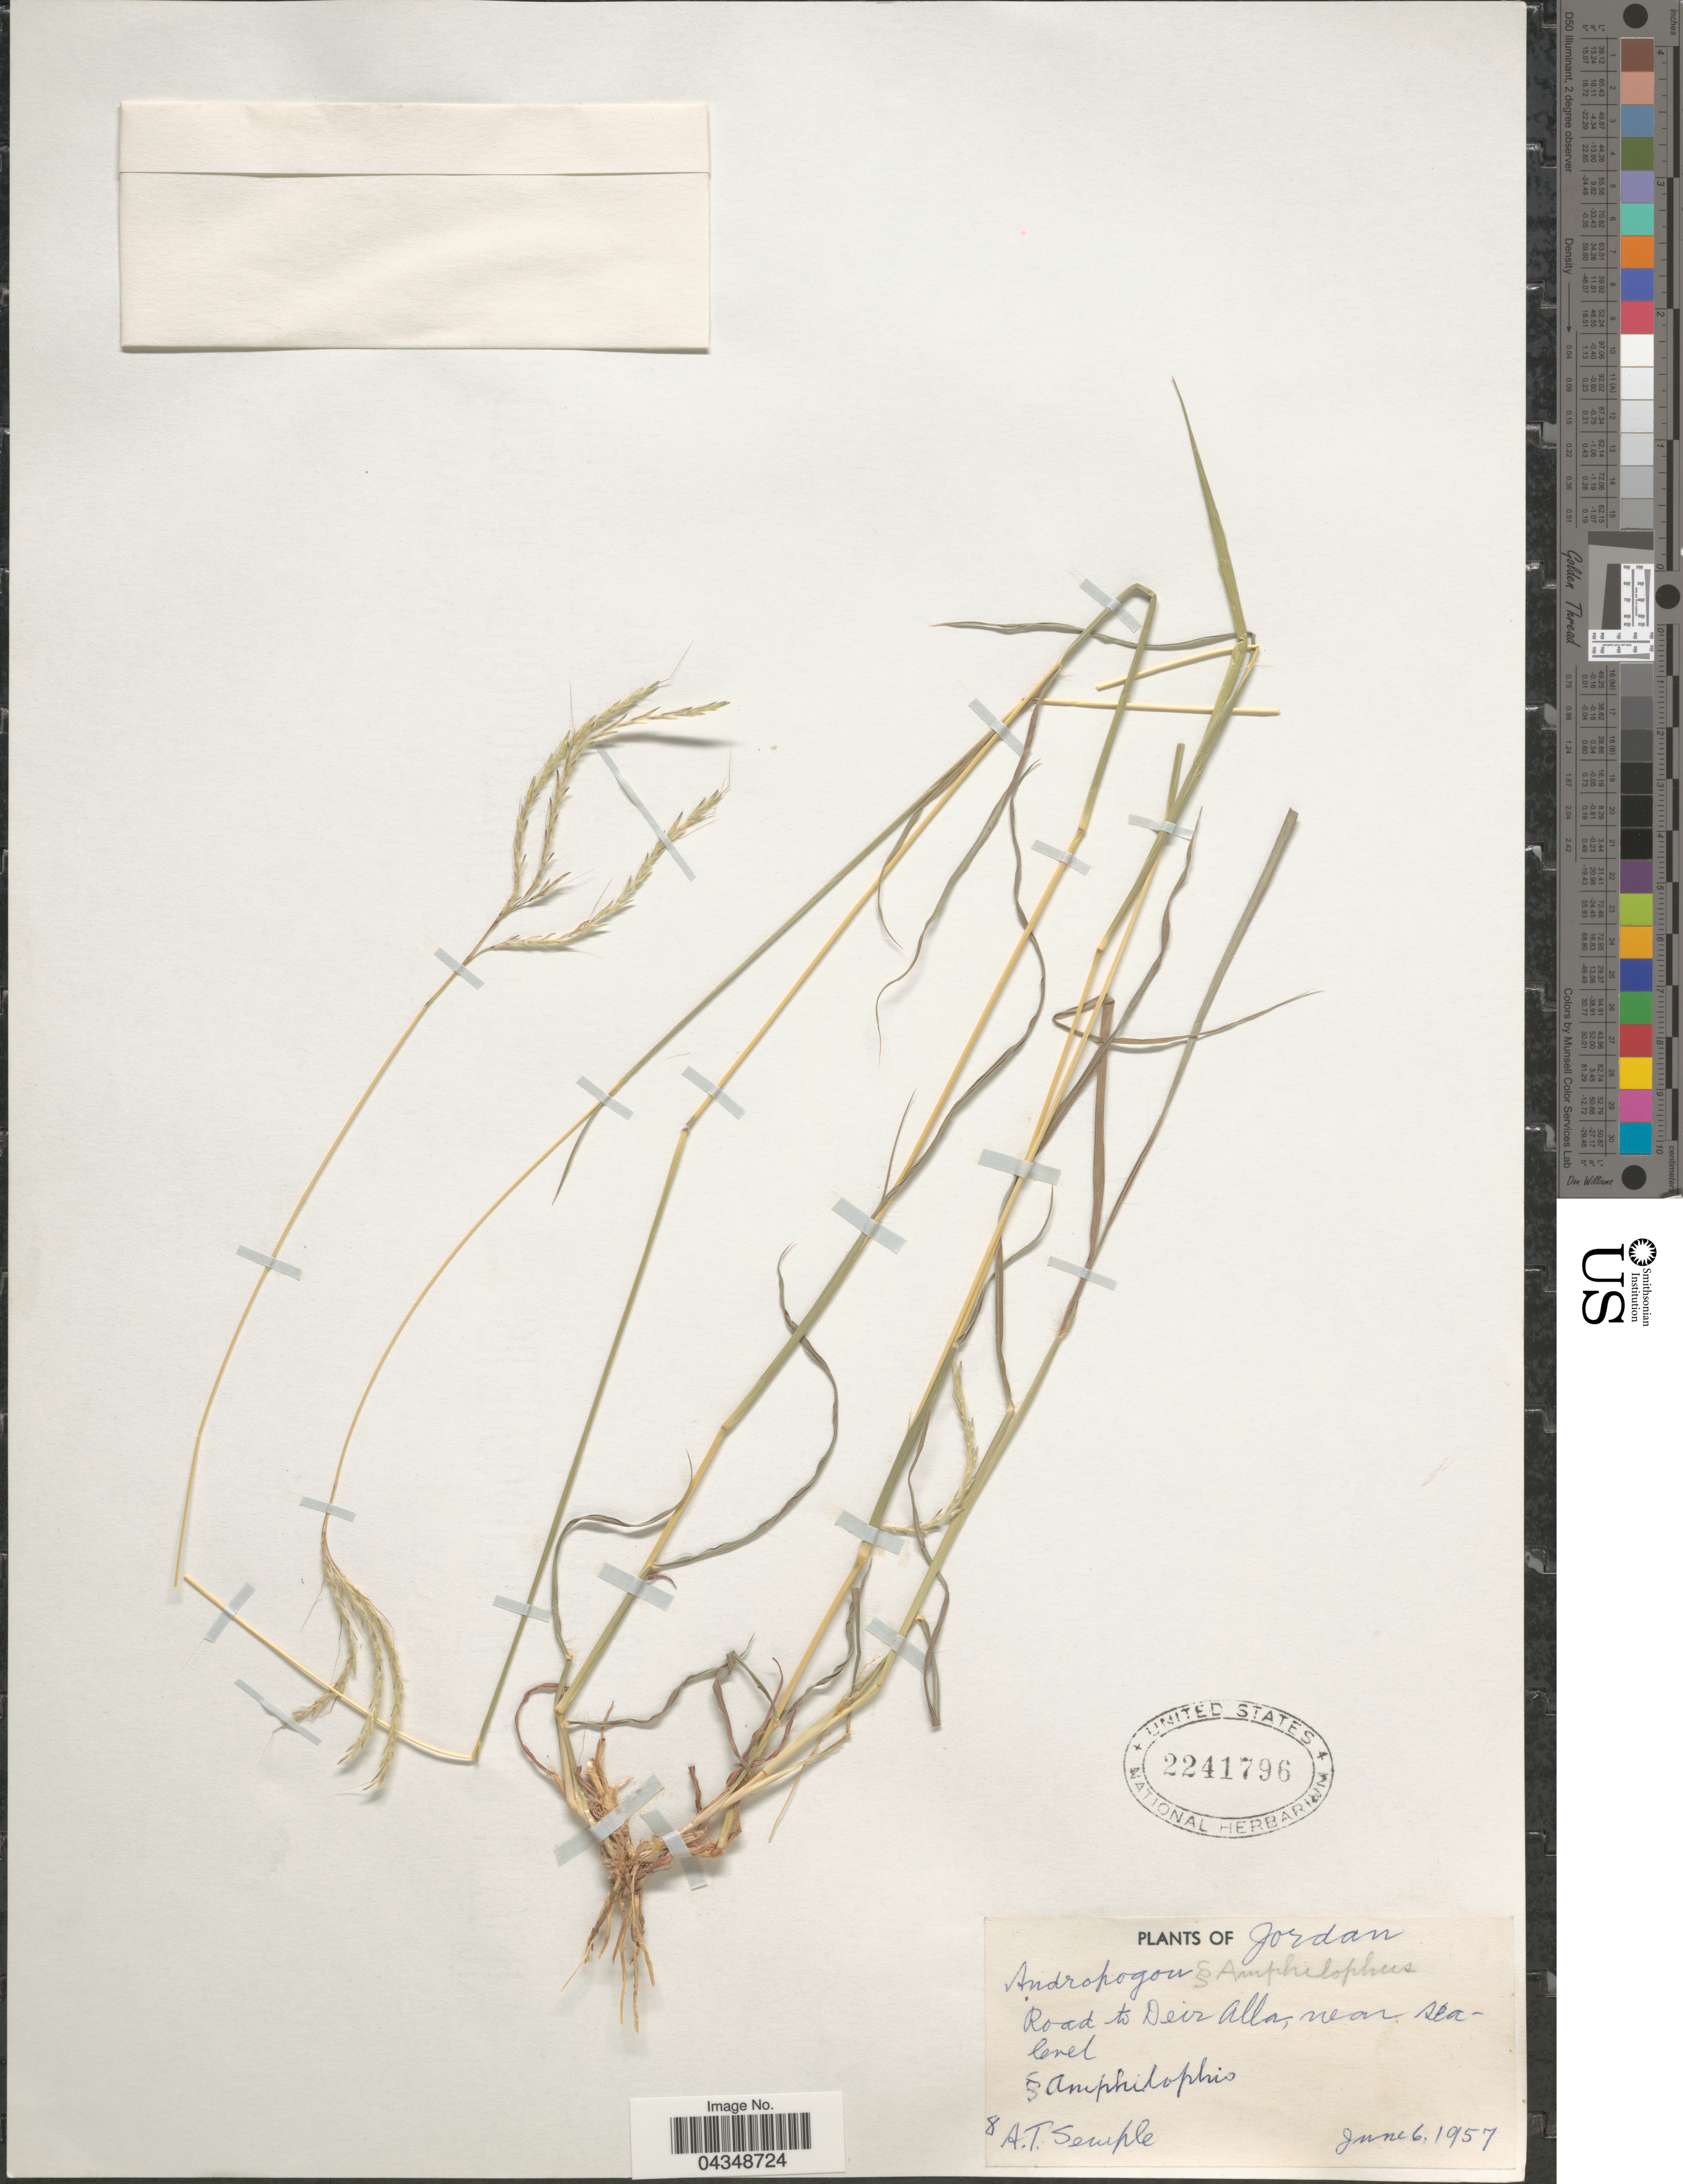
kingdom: Plantae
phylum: Tracheophyta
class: Liliopsida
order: Poales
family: Poaceae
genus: Bothriochloa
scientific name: Bothriochloa ischaemum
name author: (L.) Keng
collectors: A. Semple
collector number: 8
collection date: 1957-06-06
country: Jordan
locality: Road to Deir Alla, near sea-level.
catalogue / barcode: US 2241796